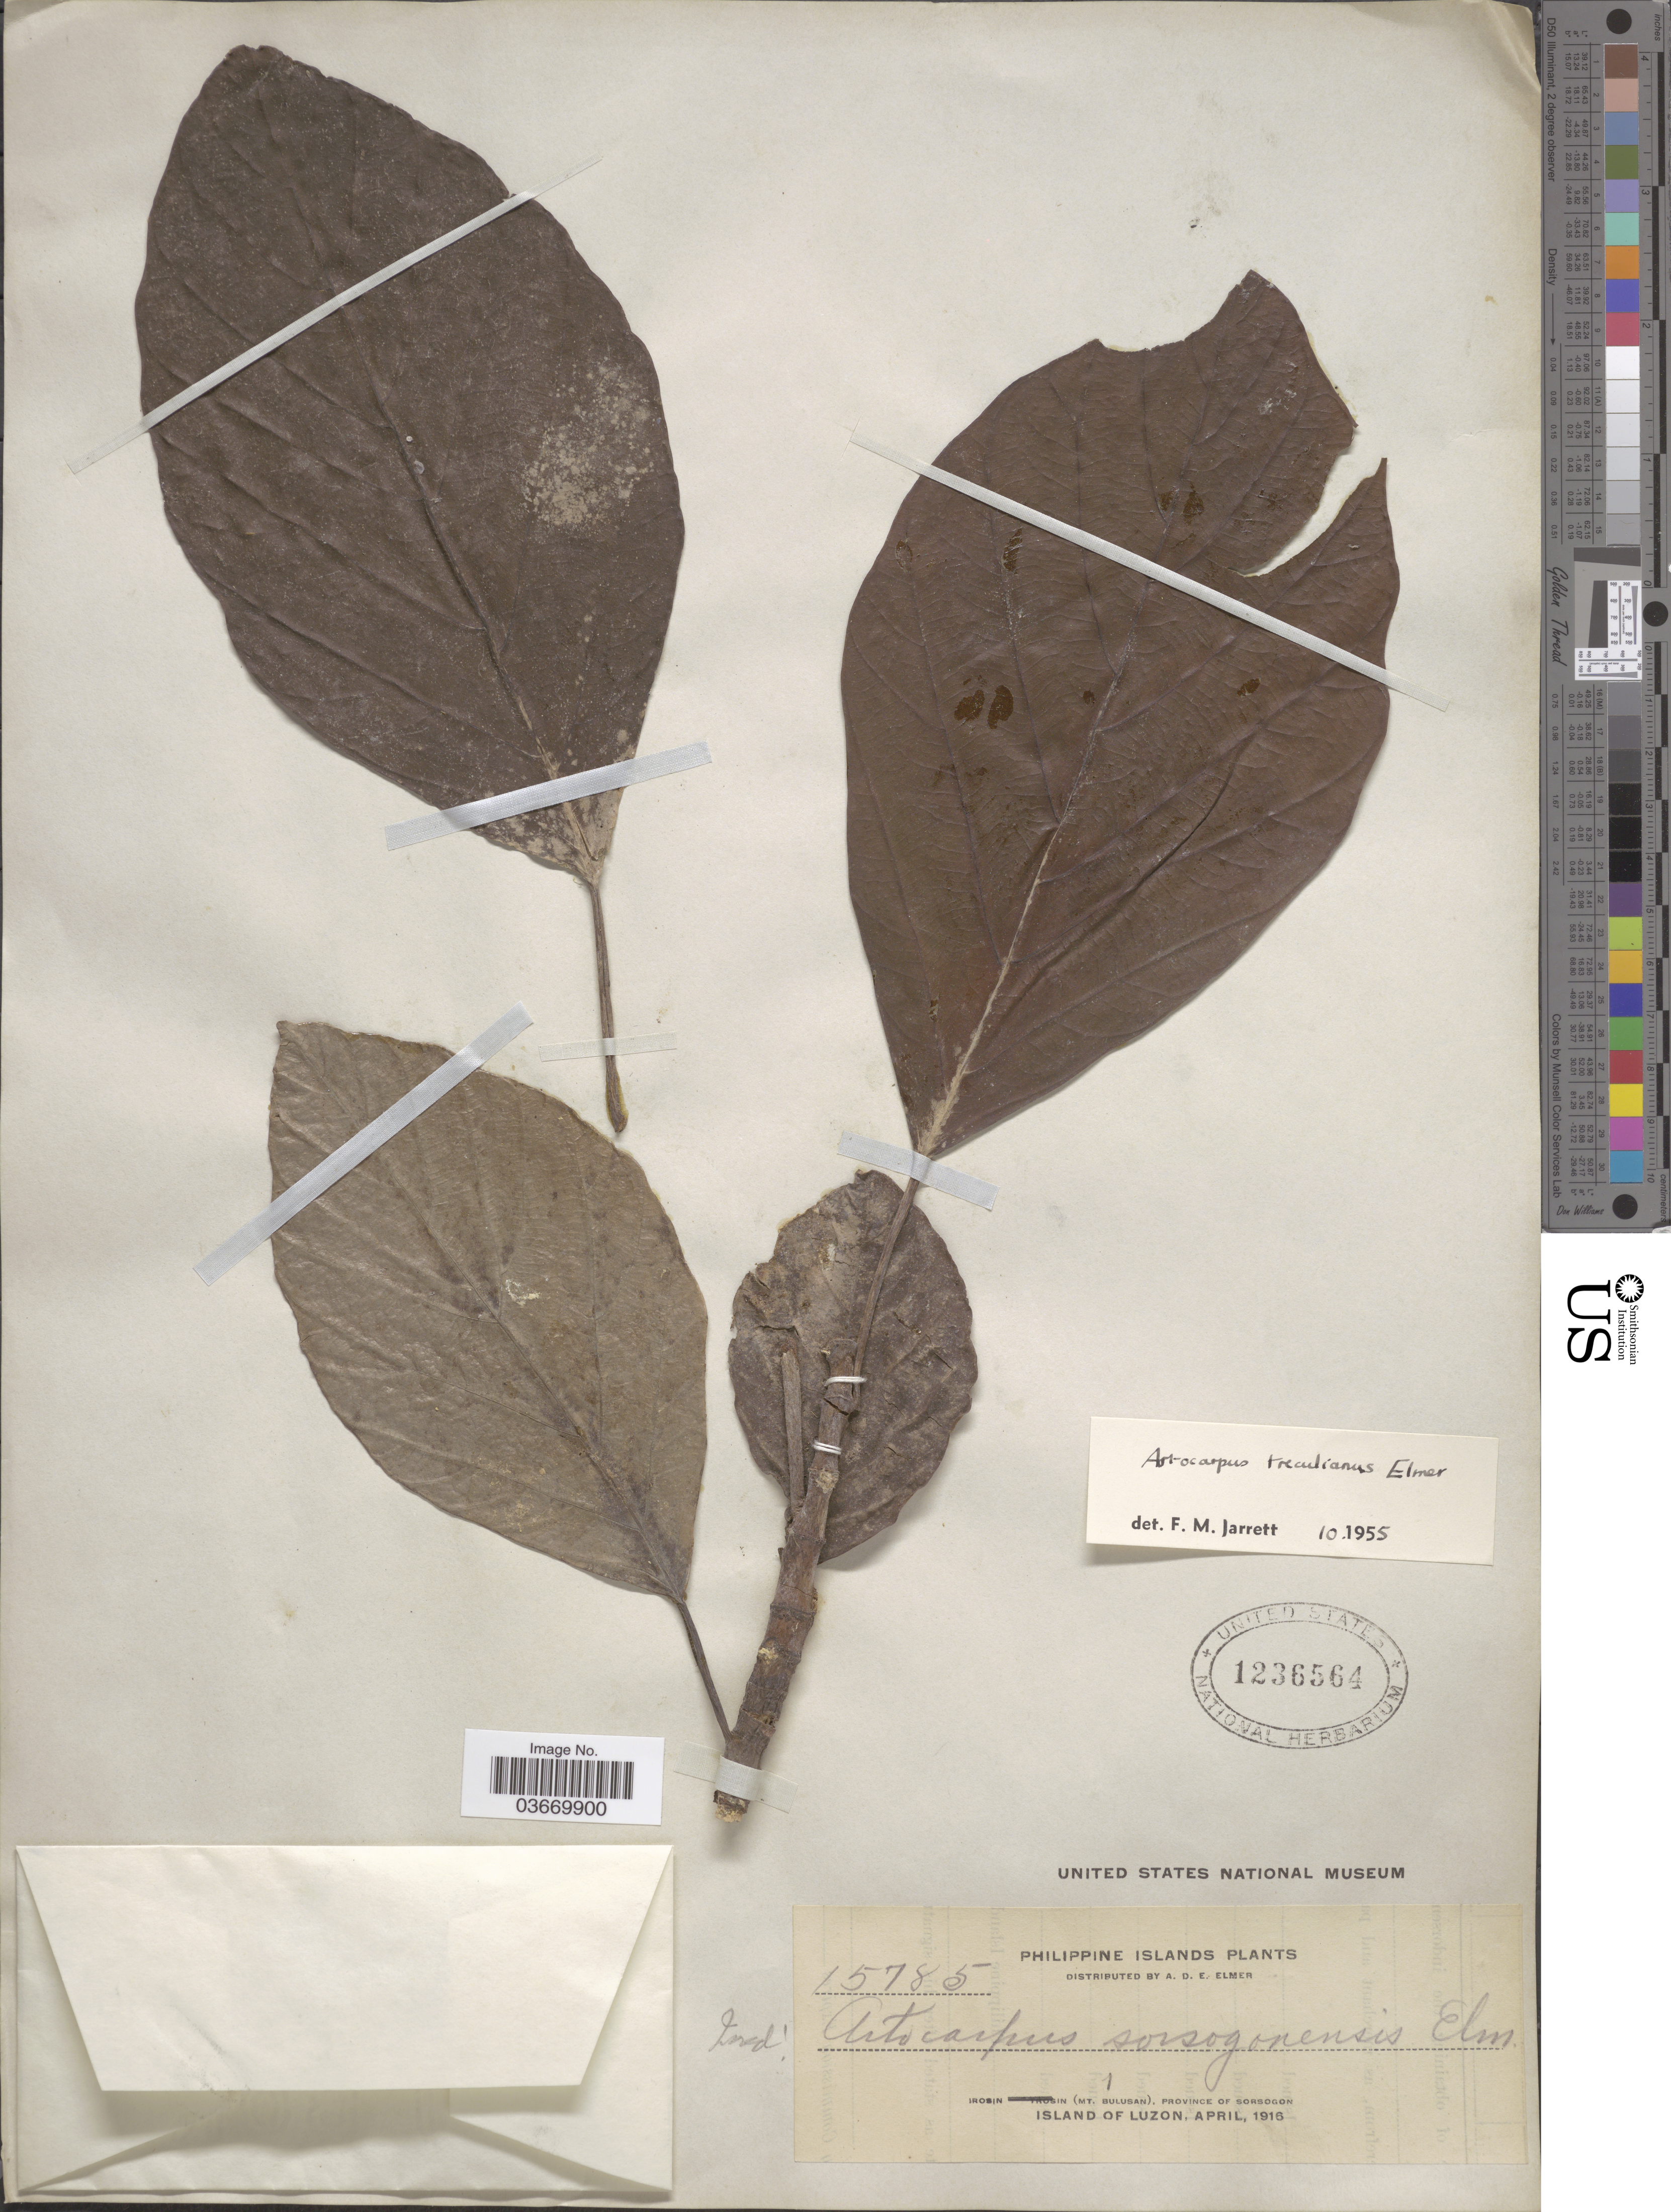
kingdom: Plantae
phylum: Tracheophyta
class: Magnoliopsida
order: Rosales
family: Moraceae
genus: Artocarpus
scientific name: Artocarpus treculianus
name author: Elmer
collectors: A. D. E. Elmer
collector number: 15785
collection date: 1916-04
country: Philippines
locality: Philippine Islands. Irosin (Mt. Bulusan), Province of Sorsogon. Island of Luzon.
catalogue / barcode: US 1236564